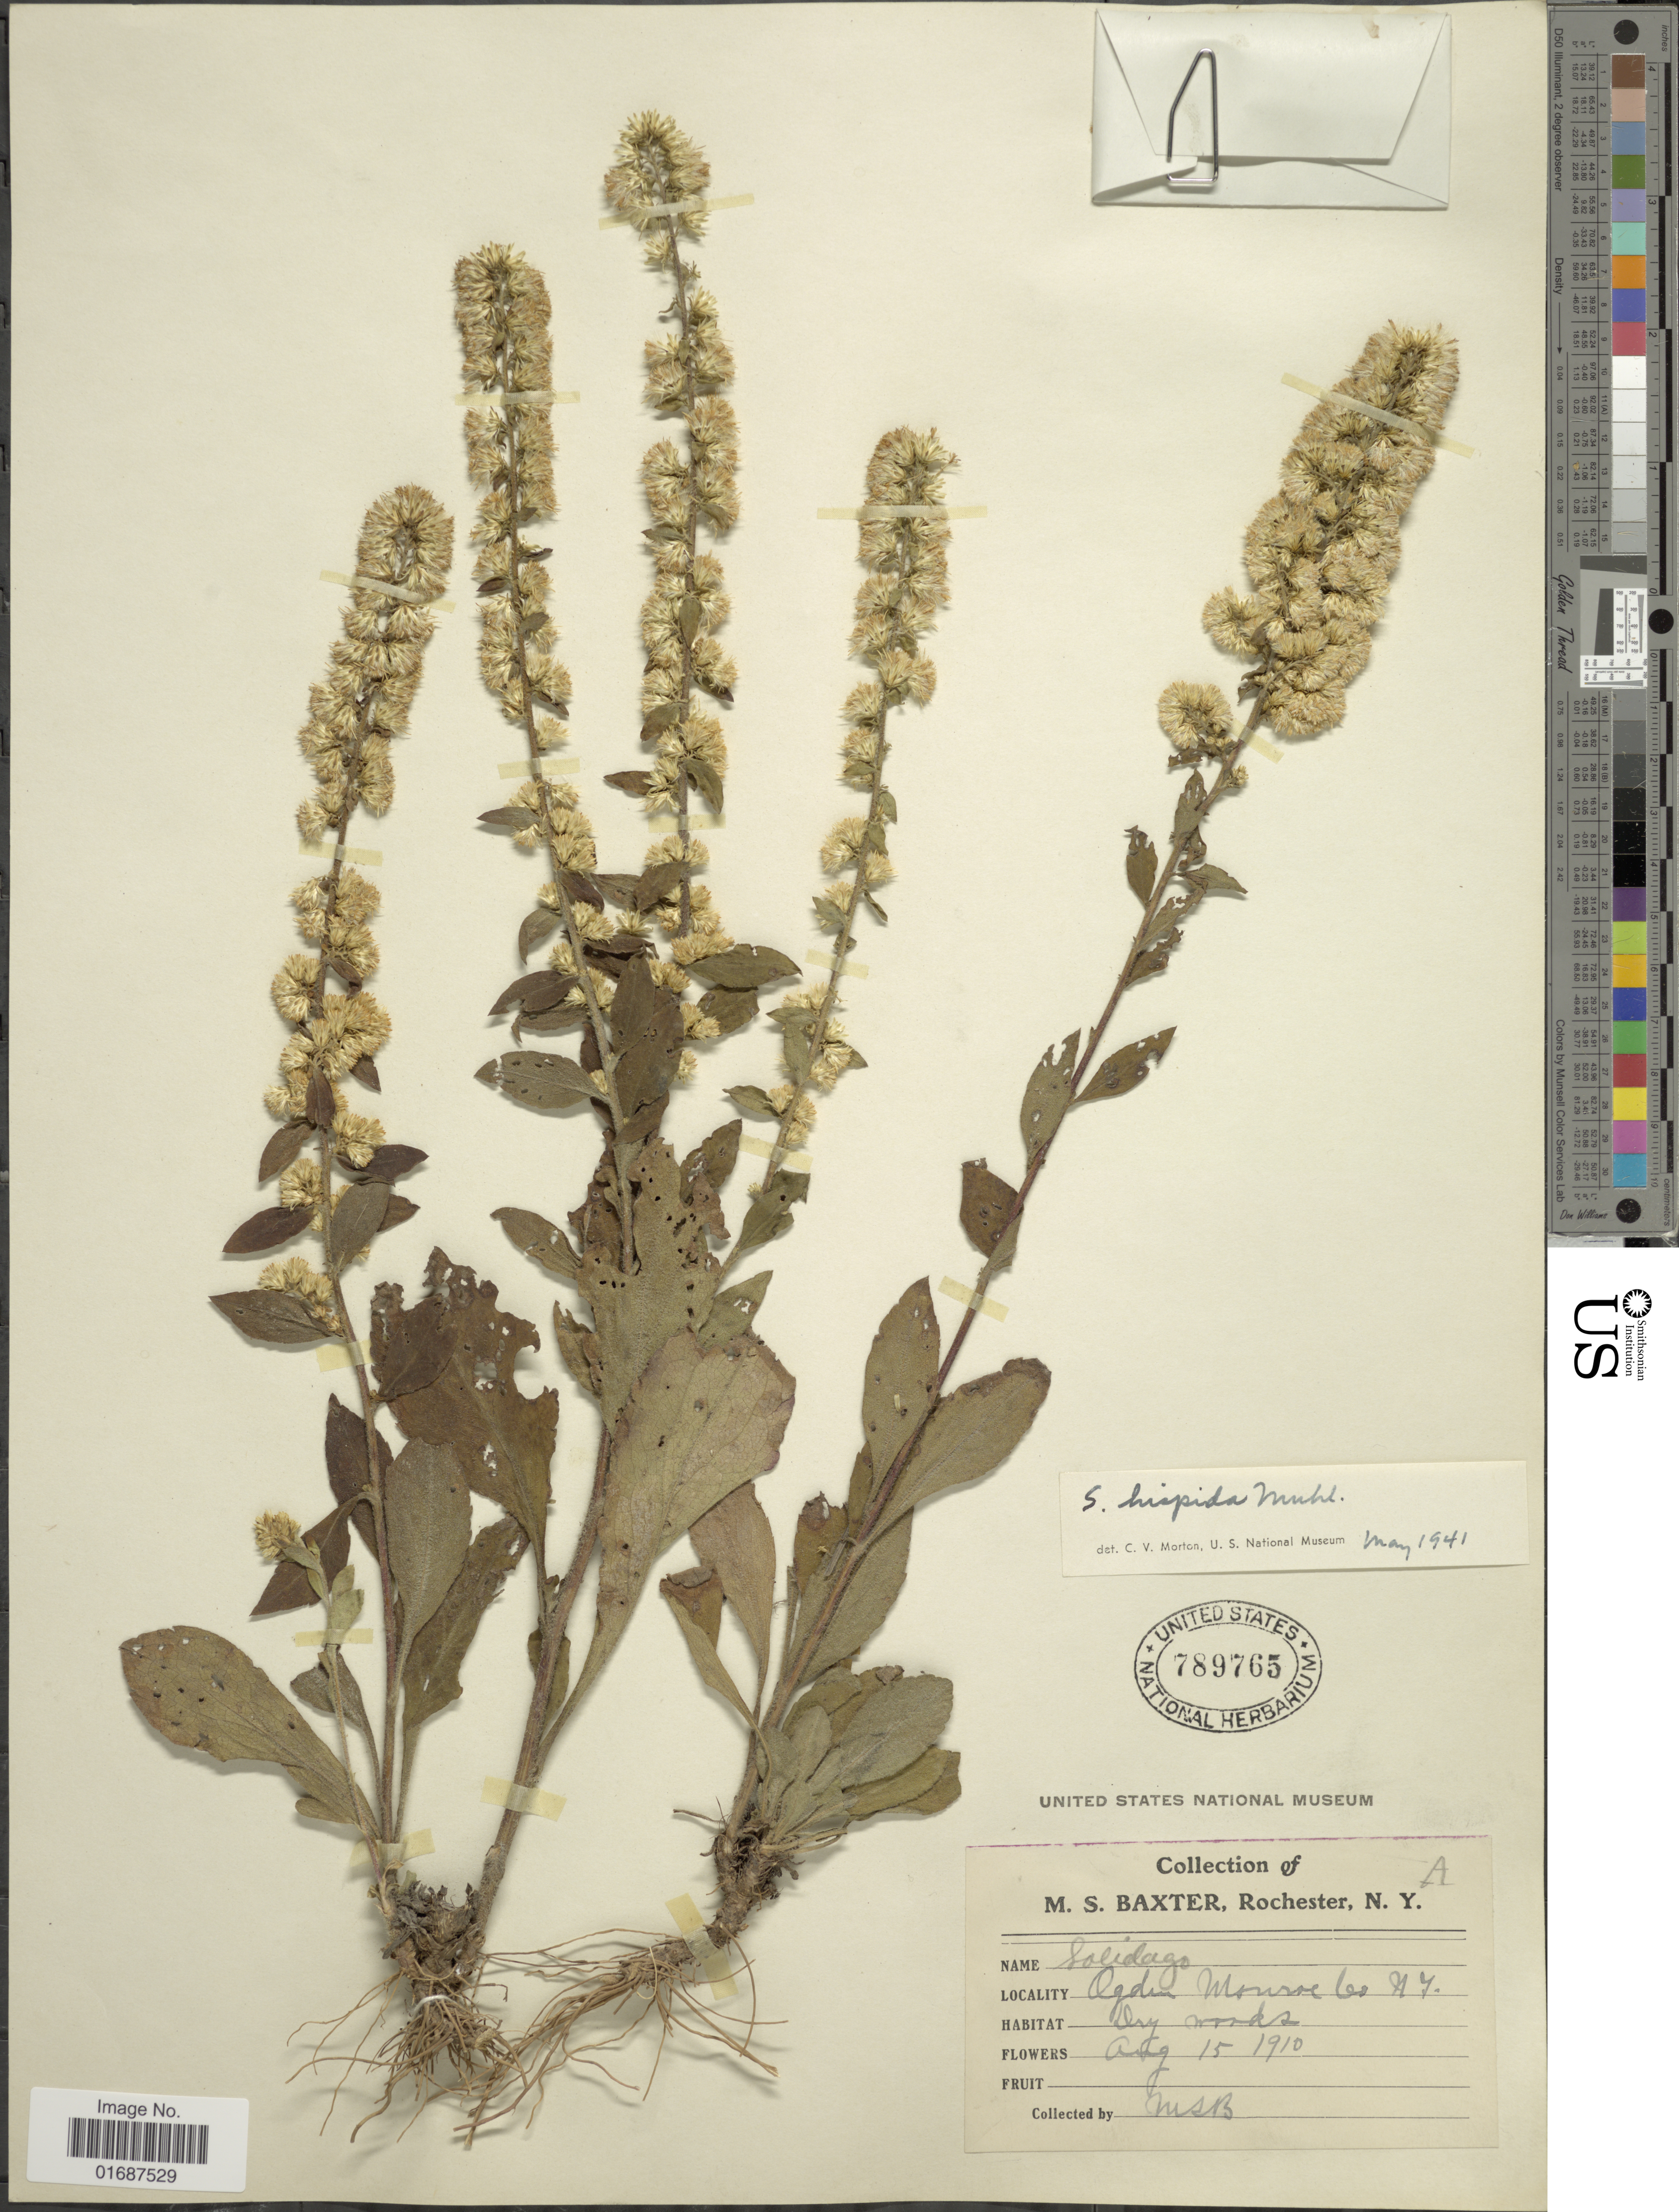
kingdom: Plantae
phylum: Tracheophyta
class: Magnoliopsida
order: Asterales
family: Asteraceae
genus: Solidago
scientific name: Solidago hispida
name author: Muhl. ex Willd.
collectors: M. Baxter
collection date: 1910-08-15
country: United States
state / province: New York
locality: Ogden Monroe Co.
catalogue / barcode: US 789765